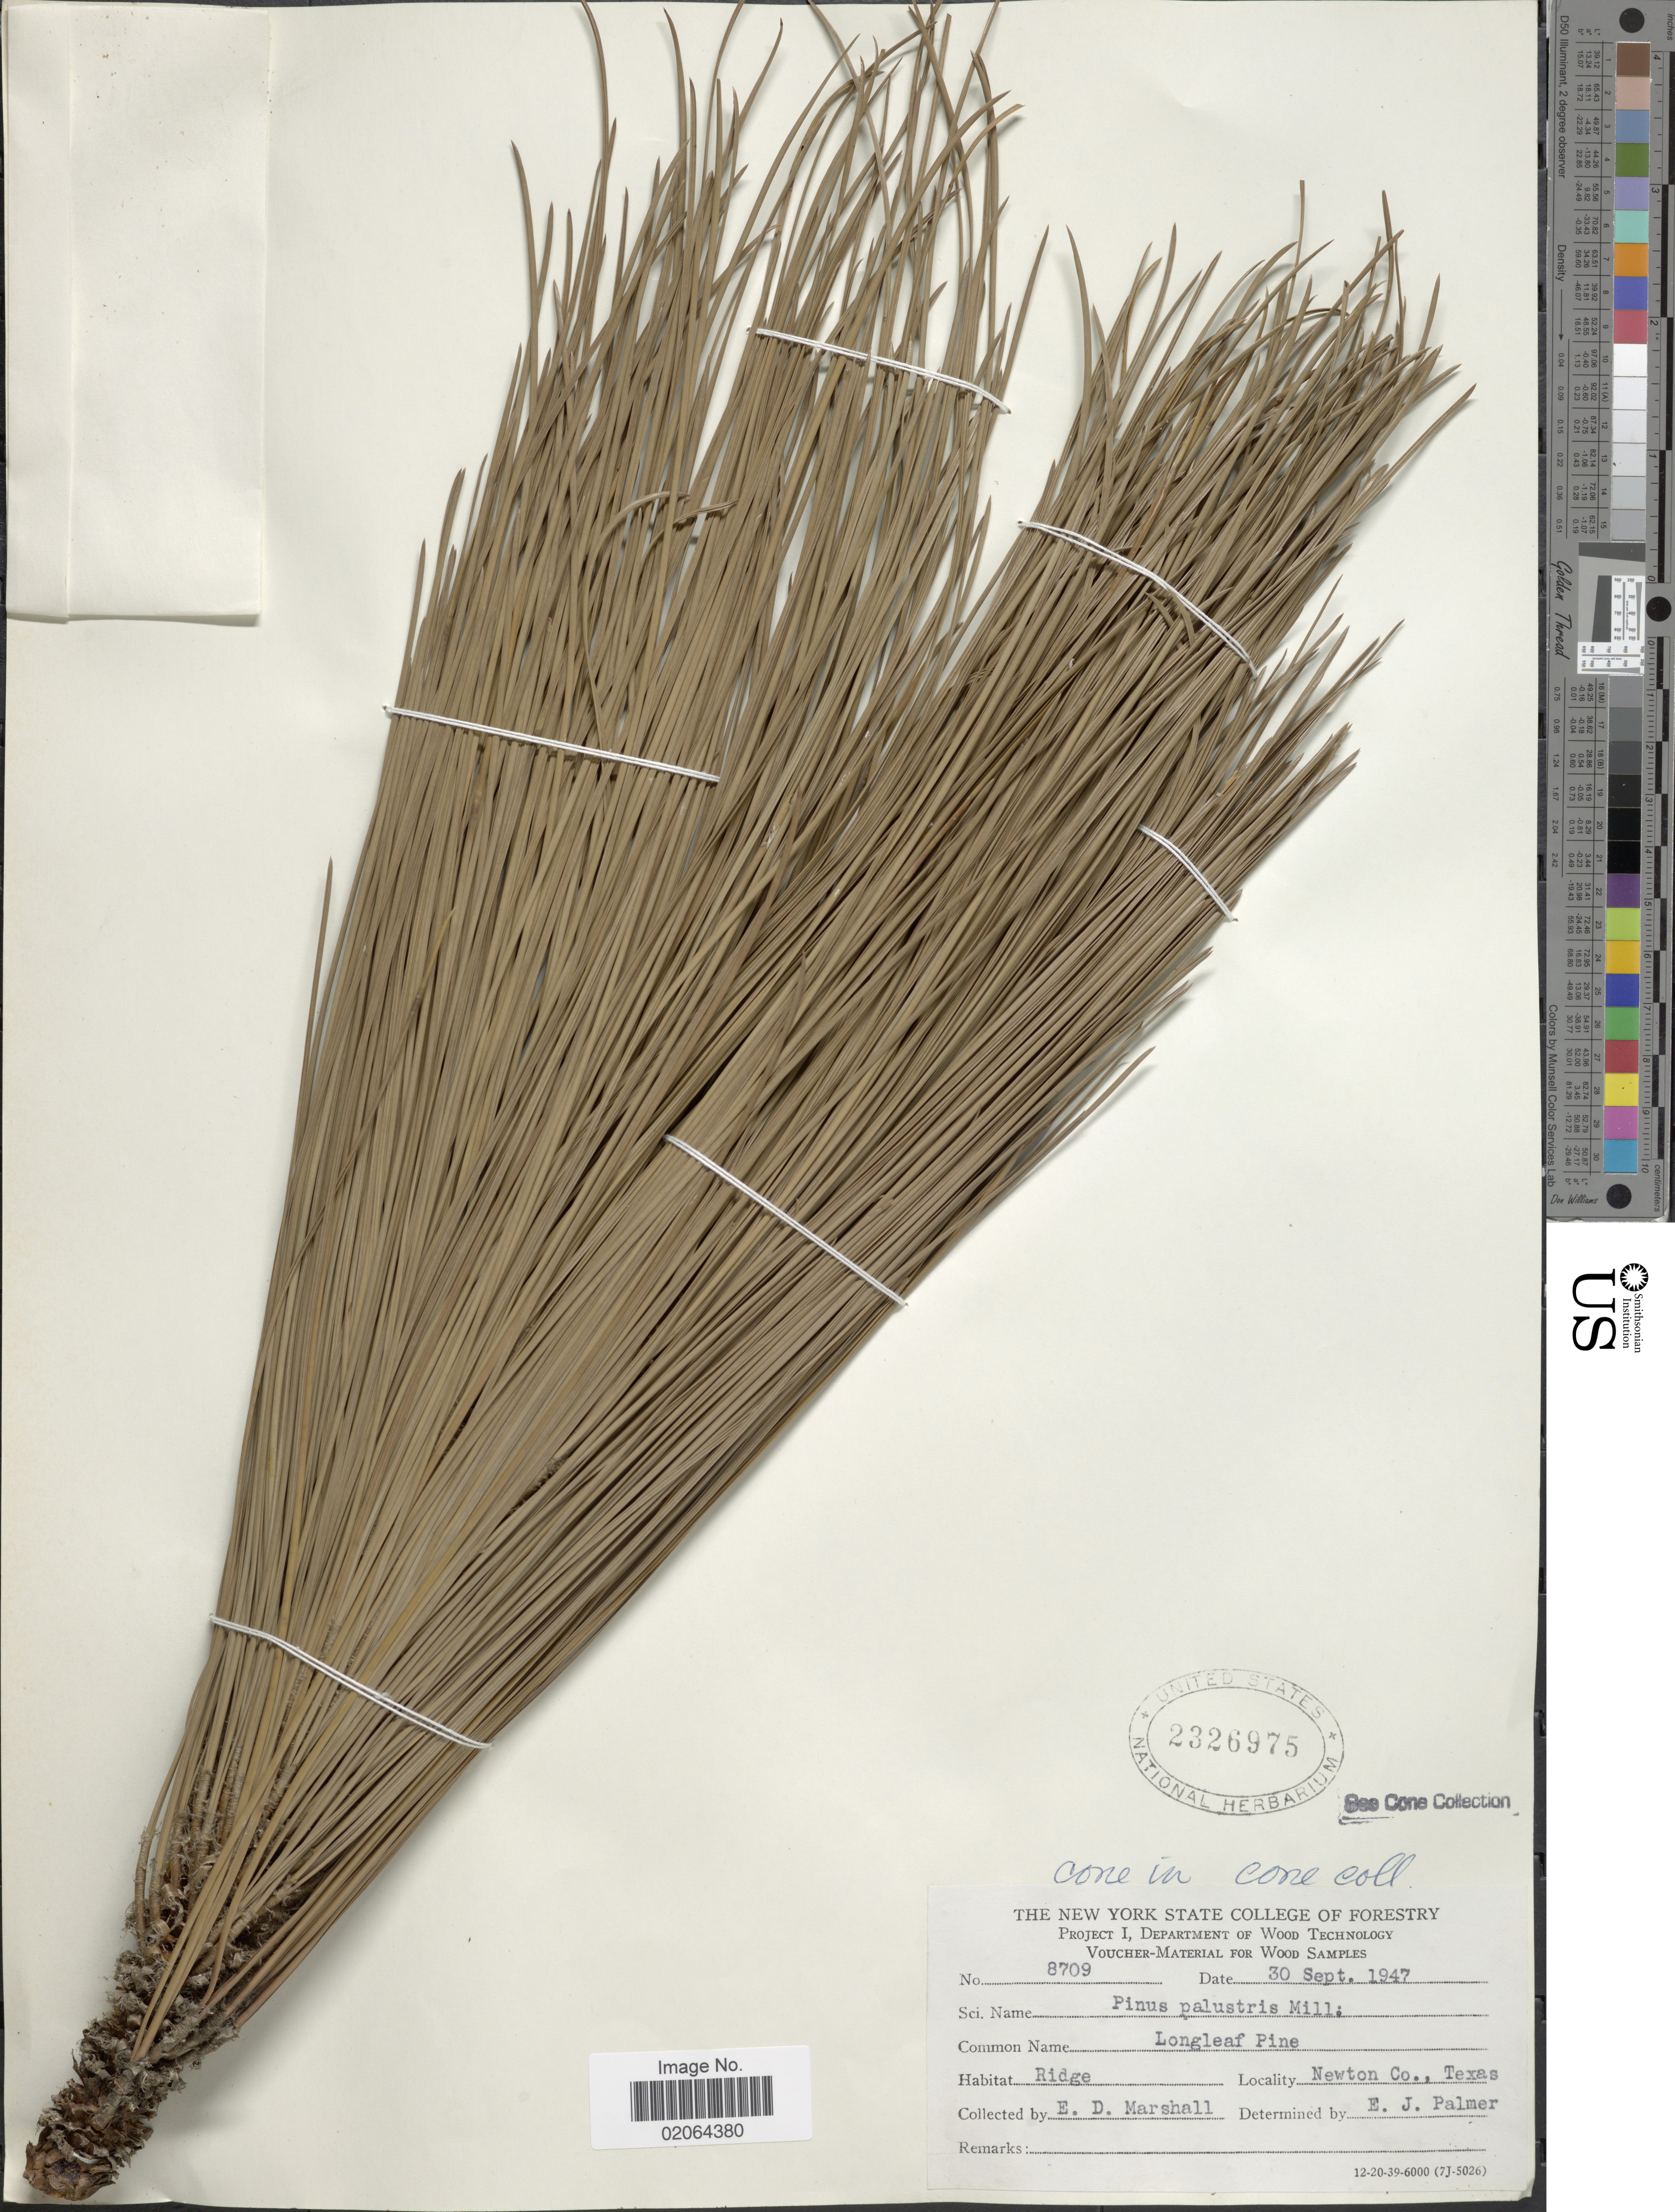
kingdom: Plantae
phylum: Tracheophyta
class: Pinopsida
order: Pinales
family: Pinaceae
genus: Pinus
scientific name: Pinus palustris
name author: Mill.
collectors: E. D. Marshall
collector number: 8709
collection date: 1947-09-30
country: United States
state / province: Texas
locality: Newton Co., Texas.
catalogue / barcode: US 2326975